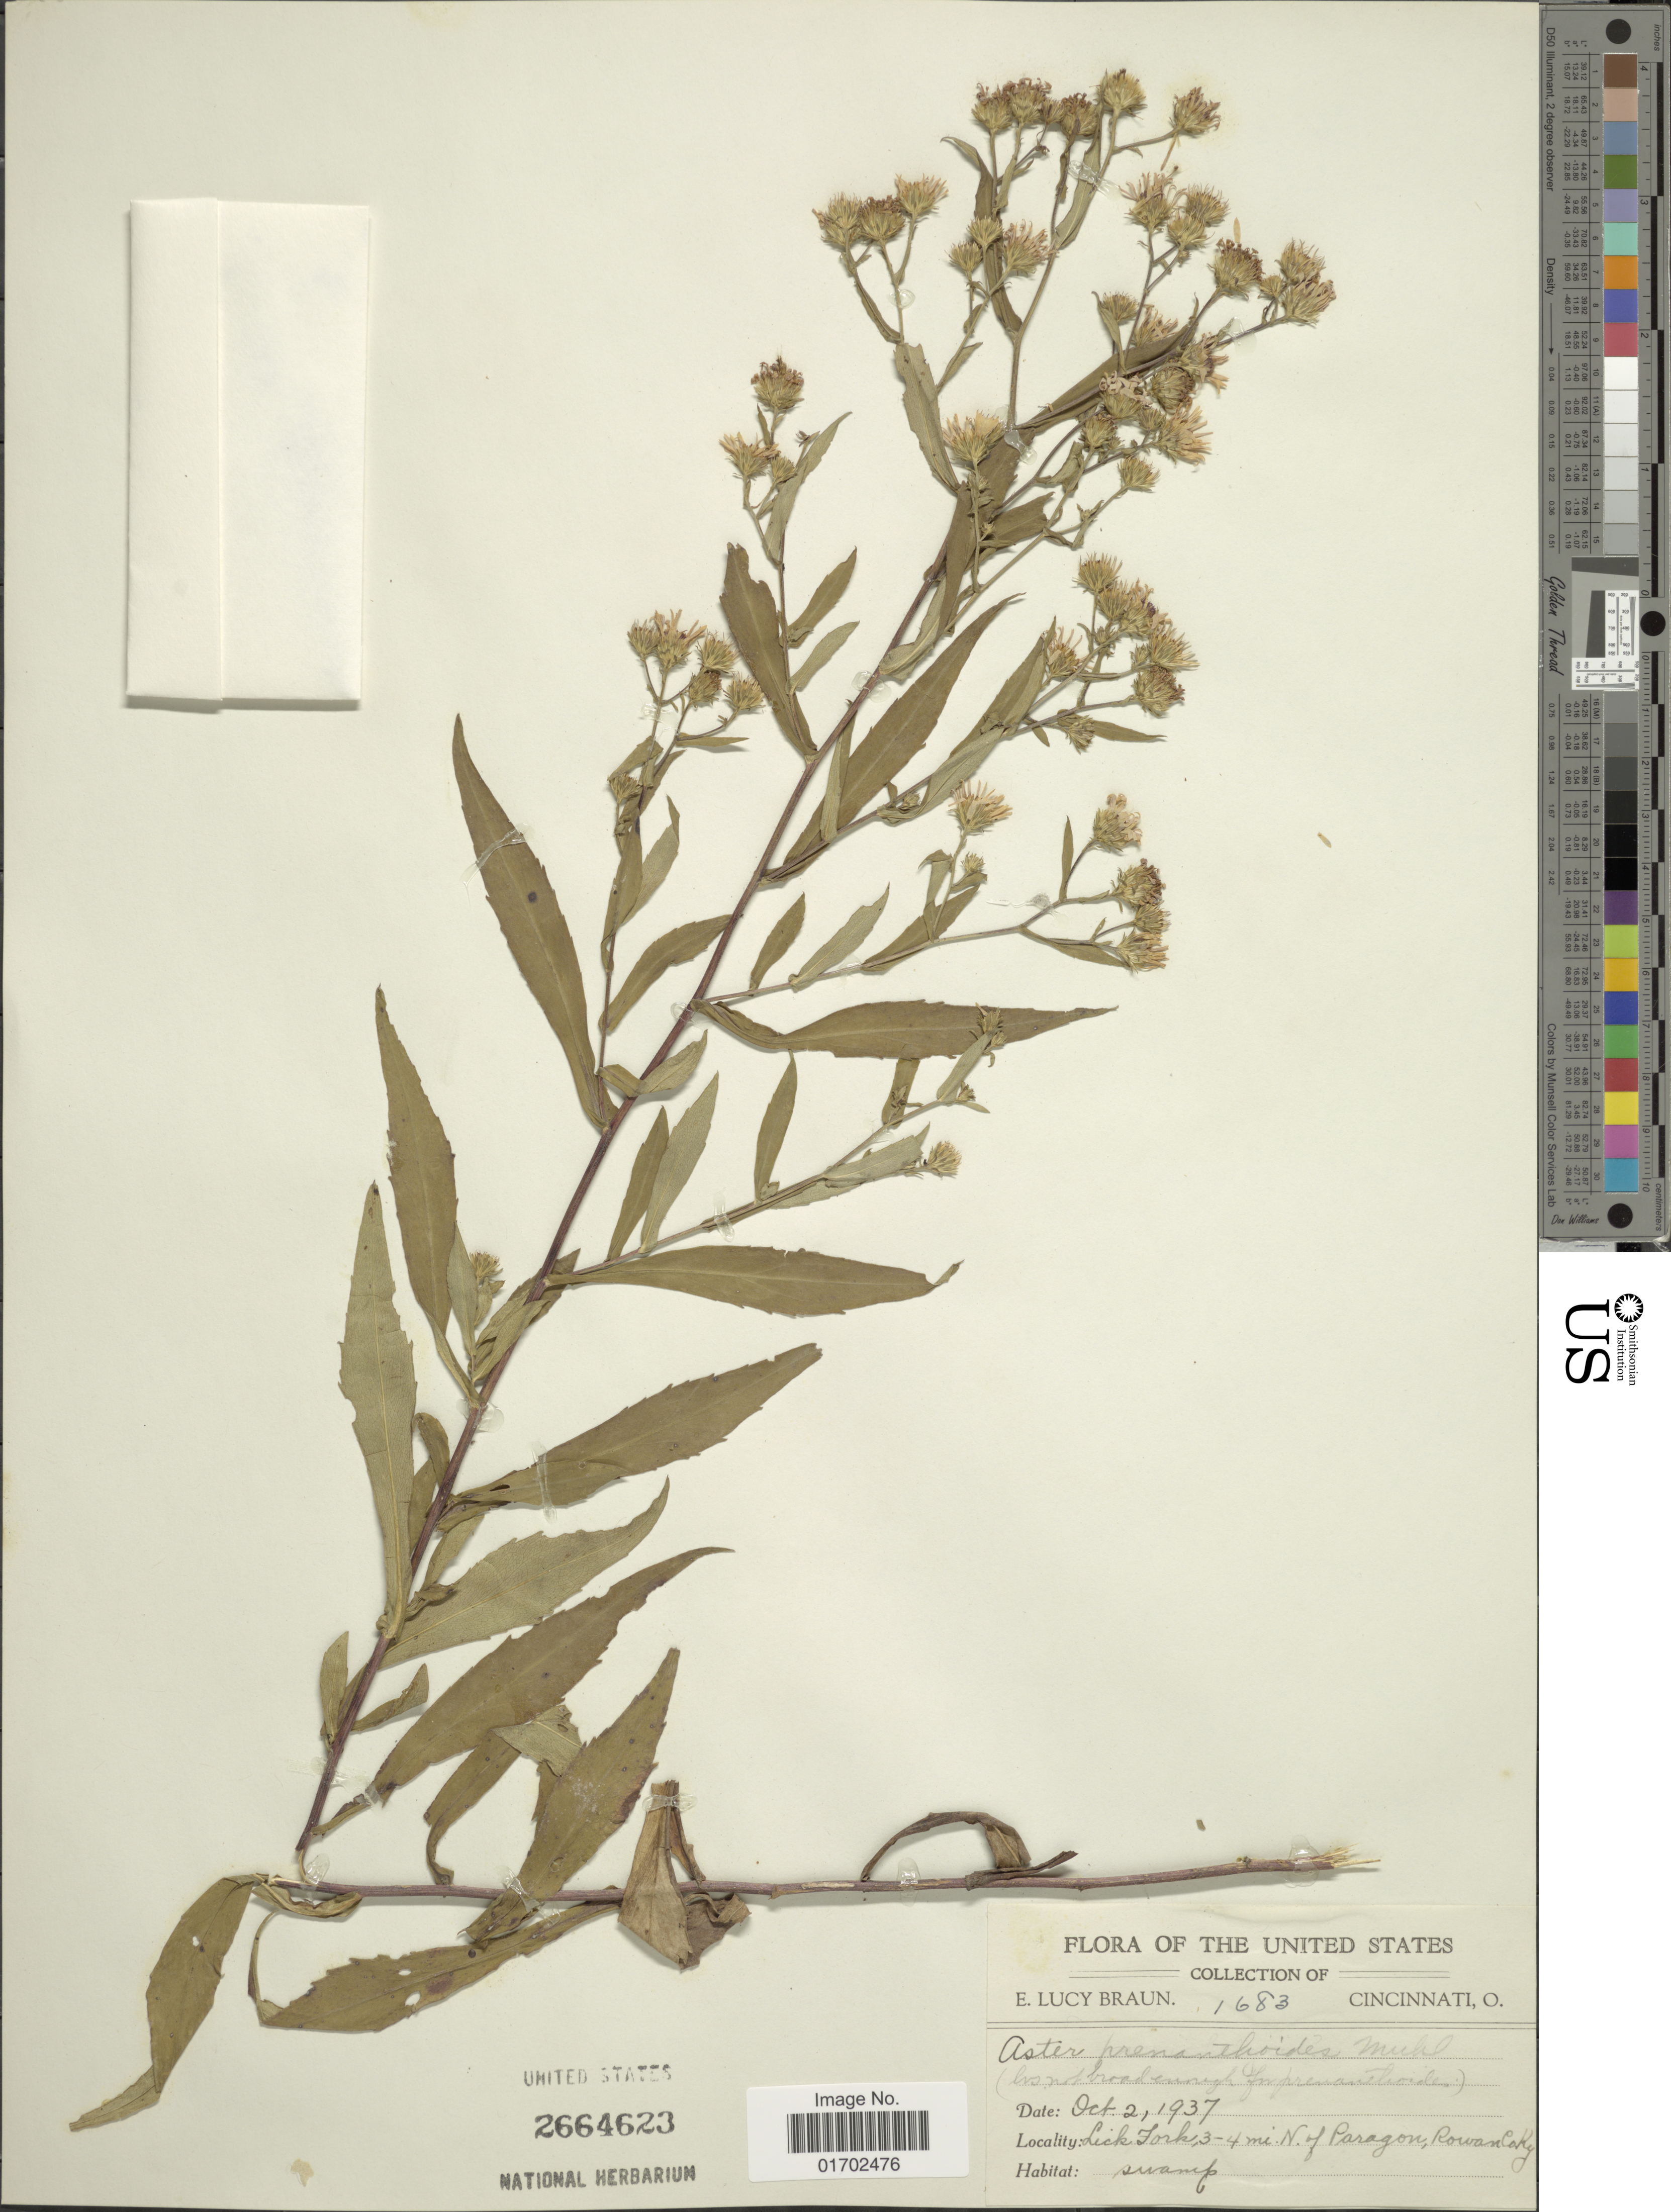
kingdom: Plantae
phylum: Tracheophyta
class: Magnoliopsida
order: Asterales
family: Asteraceae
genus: Symphyotrichum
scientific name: Symphyotrichum prenanthoides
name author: (Muhl. ex Willd.) G.L. Nesom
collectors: E. L. Braun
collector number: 1683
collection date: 1937-10-02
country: United States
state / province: Kentucky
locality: Lick Fork, 3-4 mi. N. of Paragon, Rowan Co., Ky.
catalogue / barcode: US 2664623